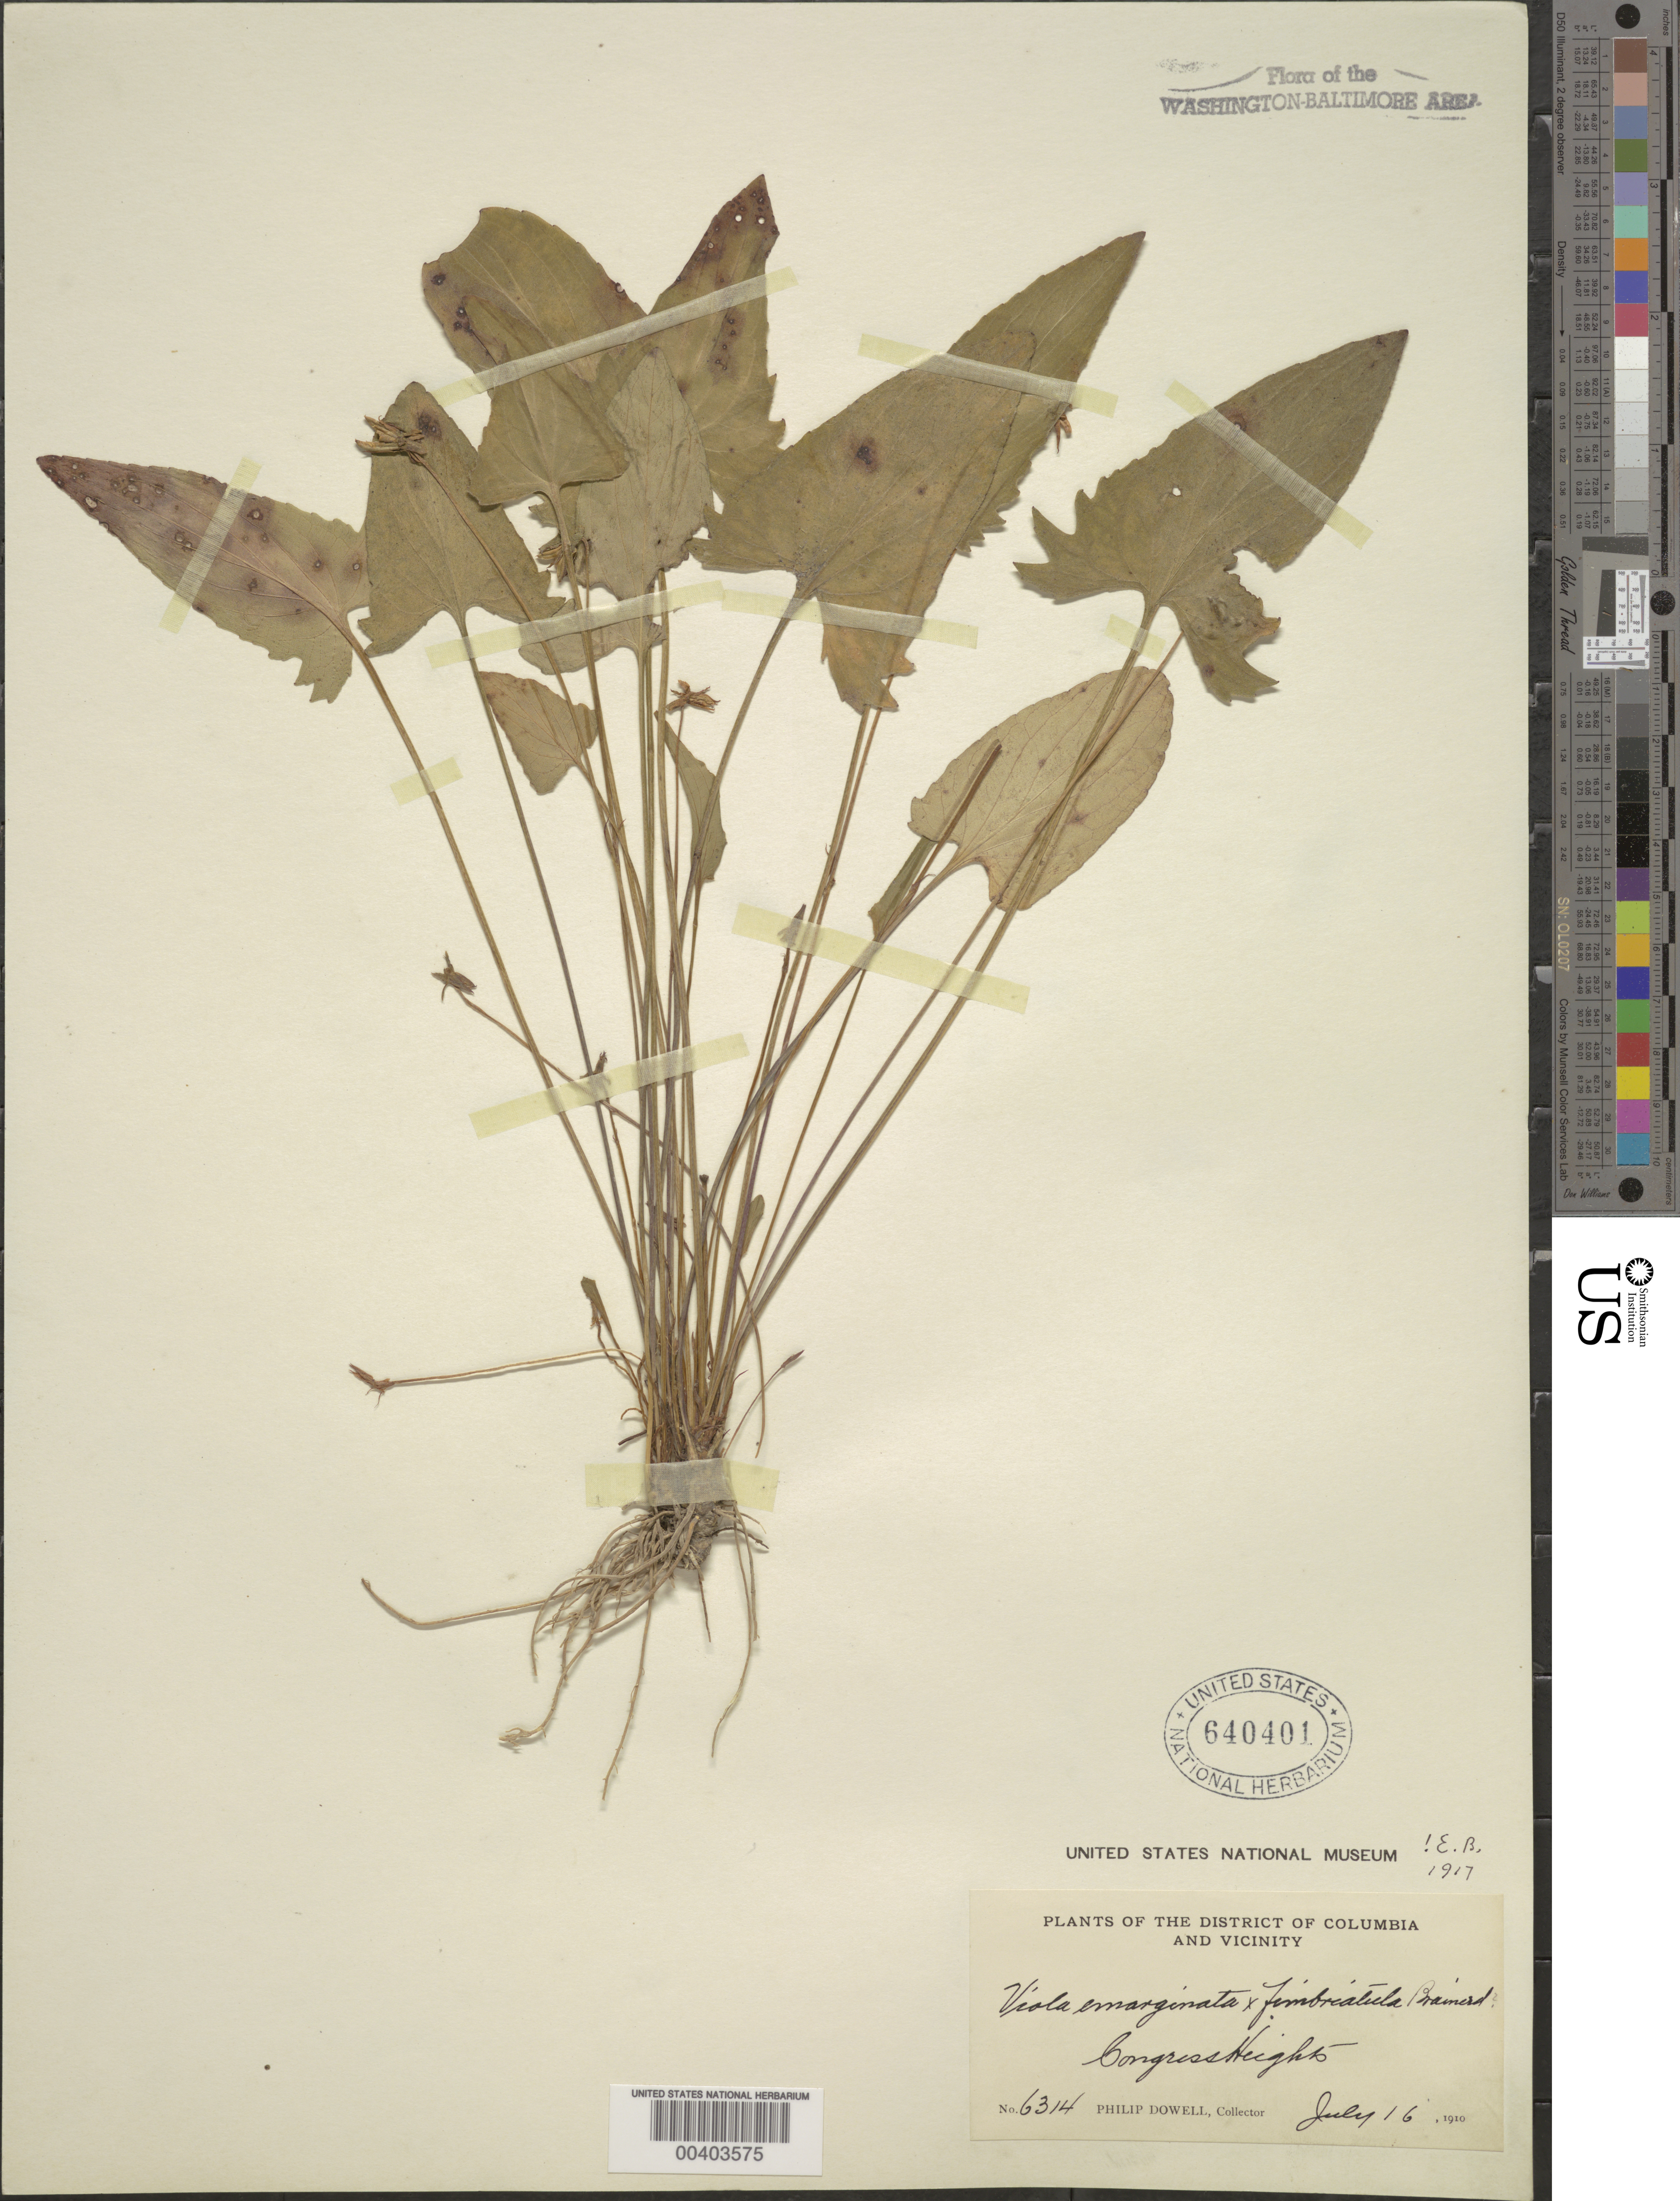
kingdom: Plantae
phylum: Tracheophyta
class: Magnoliopsida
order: Malpighiales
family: Violaceae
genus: Viola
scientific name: Viola sagittata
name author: Aiton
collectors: P. Dowell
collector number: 6314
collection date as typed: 16 Jul 1910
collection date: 1910-07-16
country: United States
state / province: District of Columbia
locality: Congress Heights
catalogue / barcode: US 640401